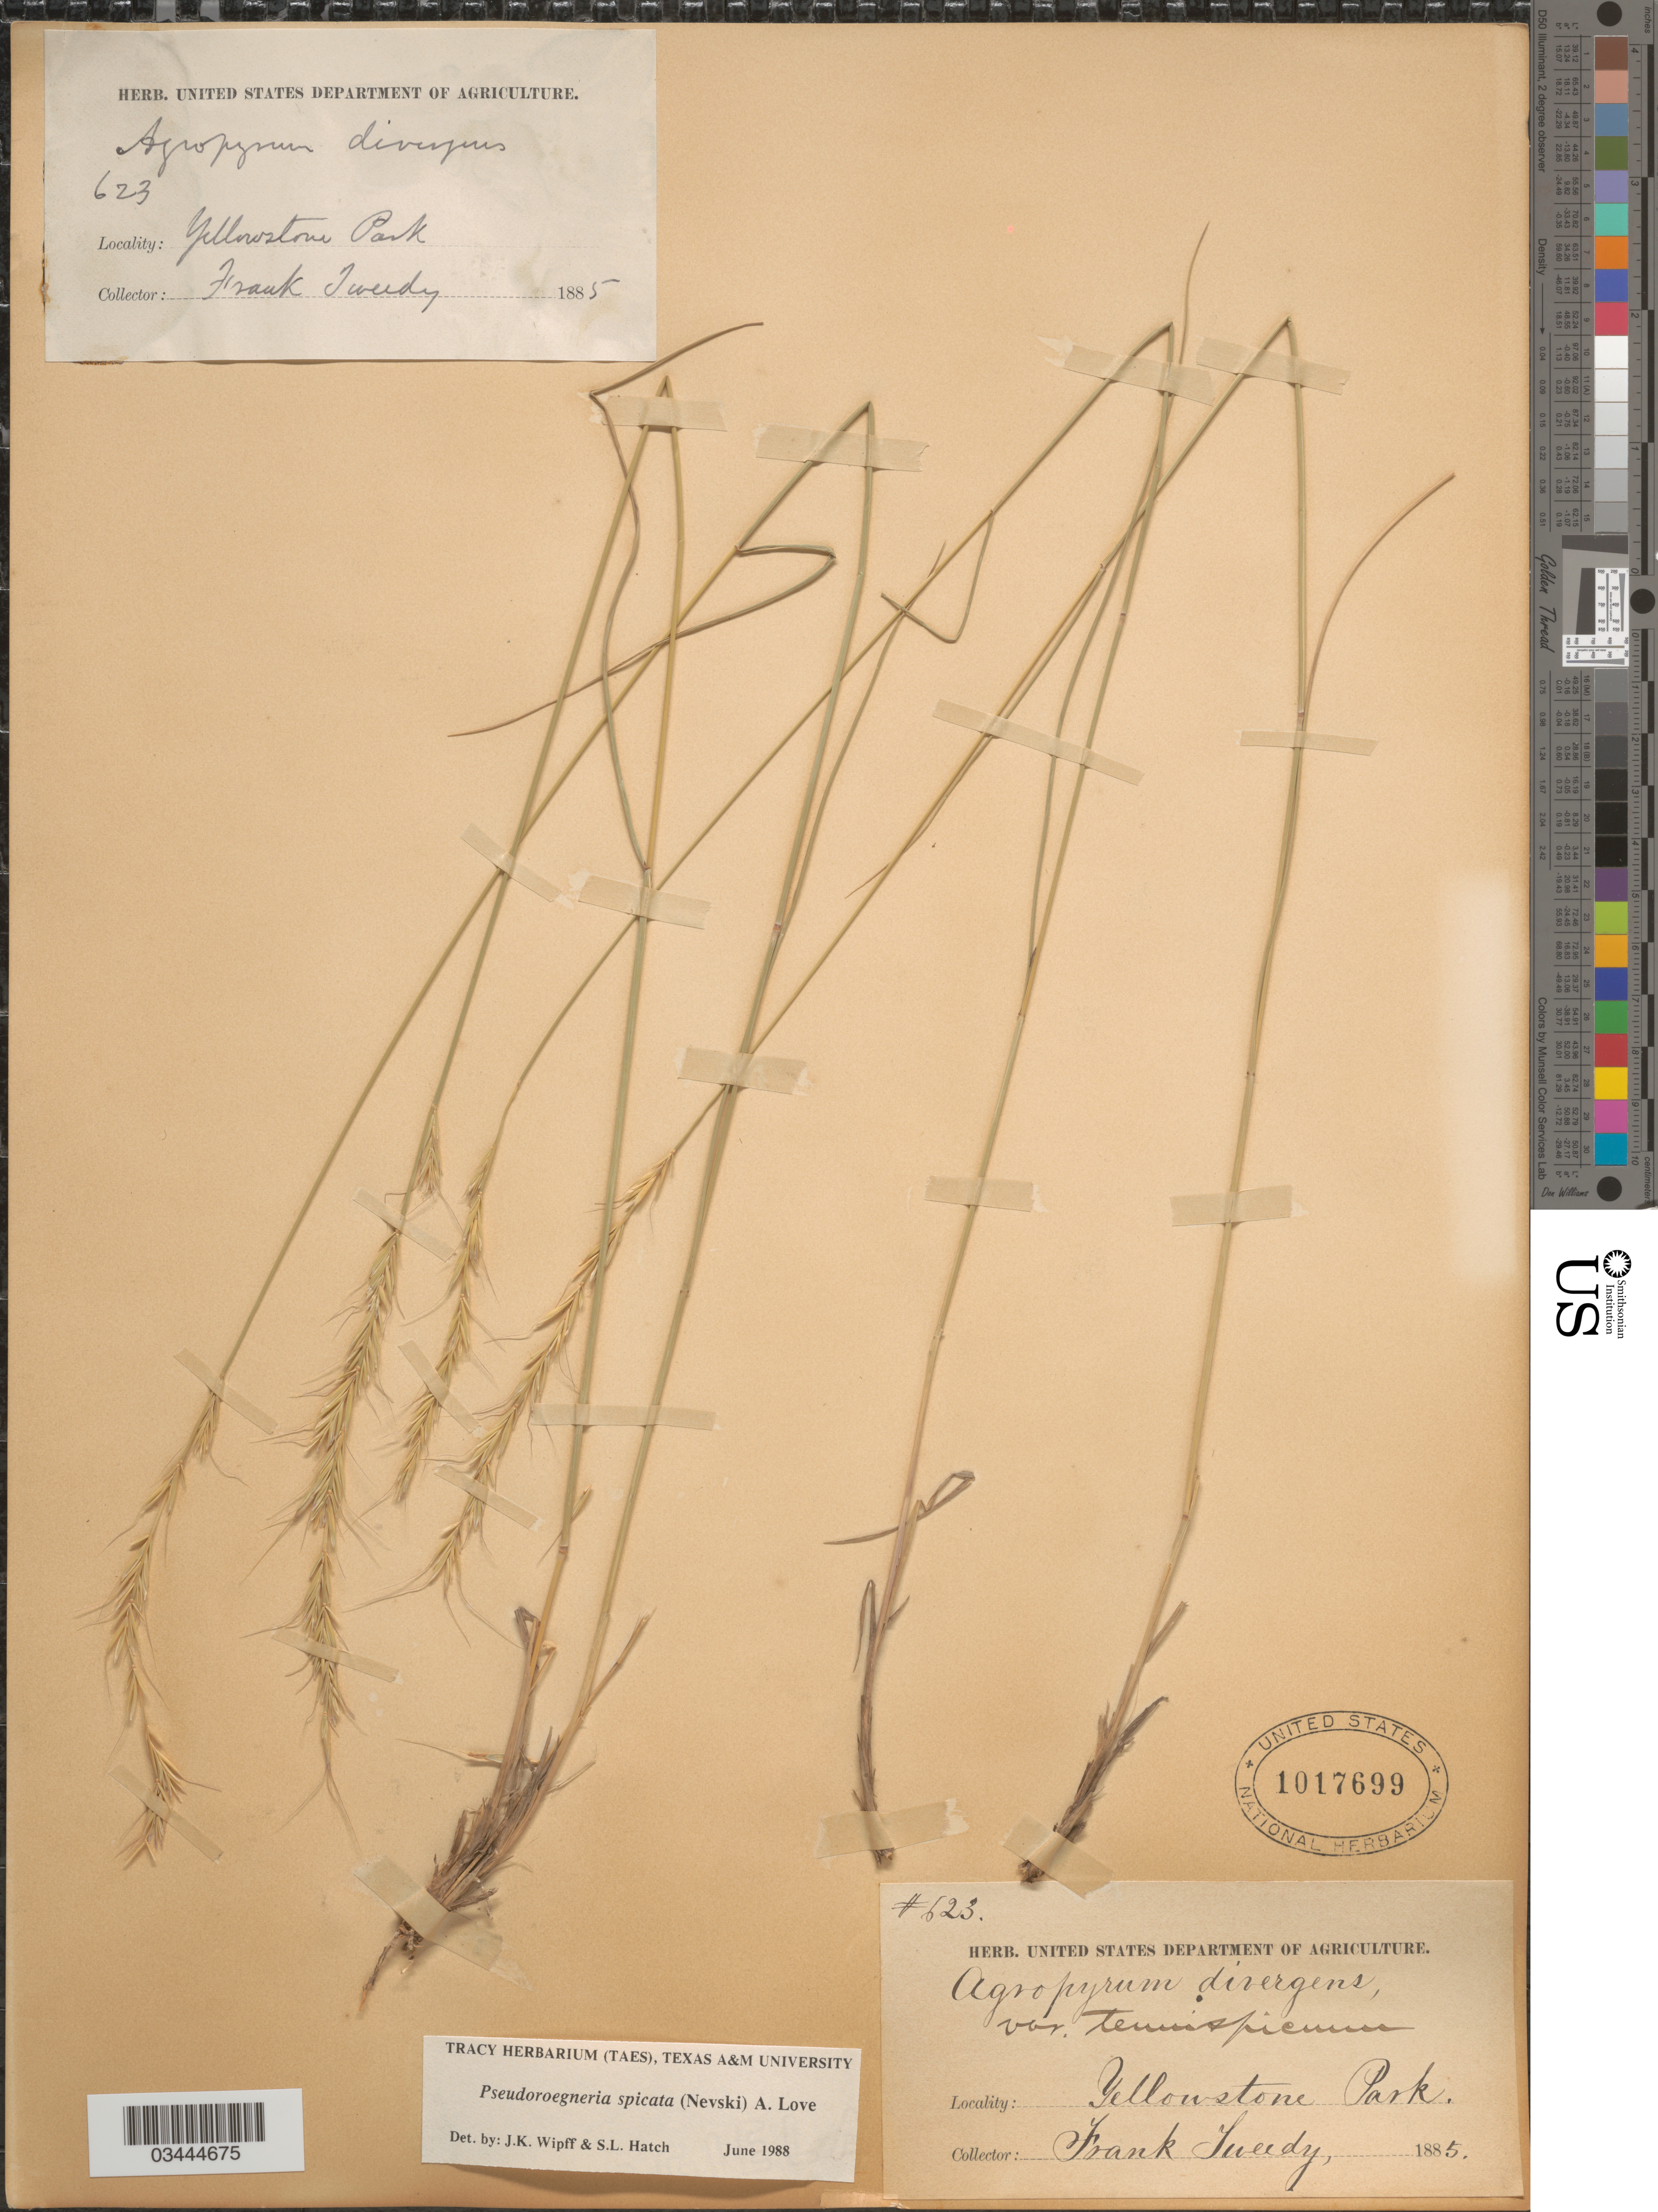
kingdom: Plantae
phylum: Tracheophyta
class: Liliopsida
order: Poales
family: Poaceae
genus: Pseudoroegneria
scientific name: Pseudoroegneria spicata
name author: (Pursh) Á. Löve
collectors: F. Tweedy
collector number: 623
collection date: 1885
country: United States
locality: Yellowstone Park.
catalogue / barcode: US 1017699